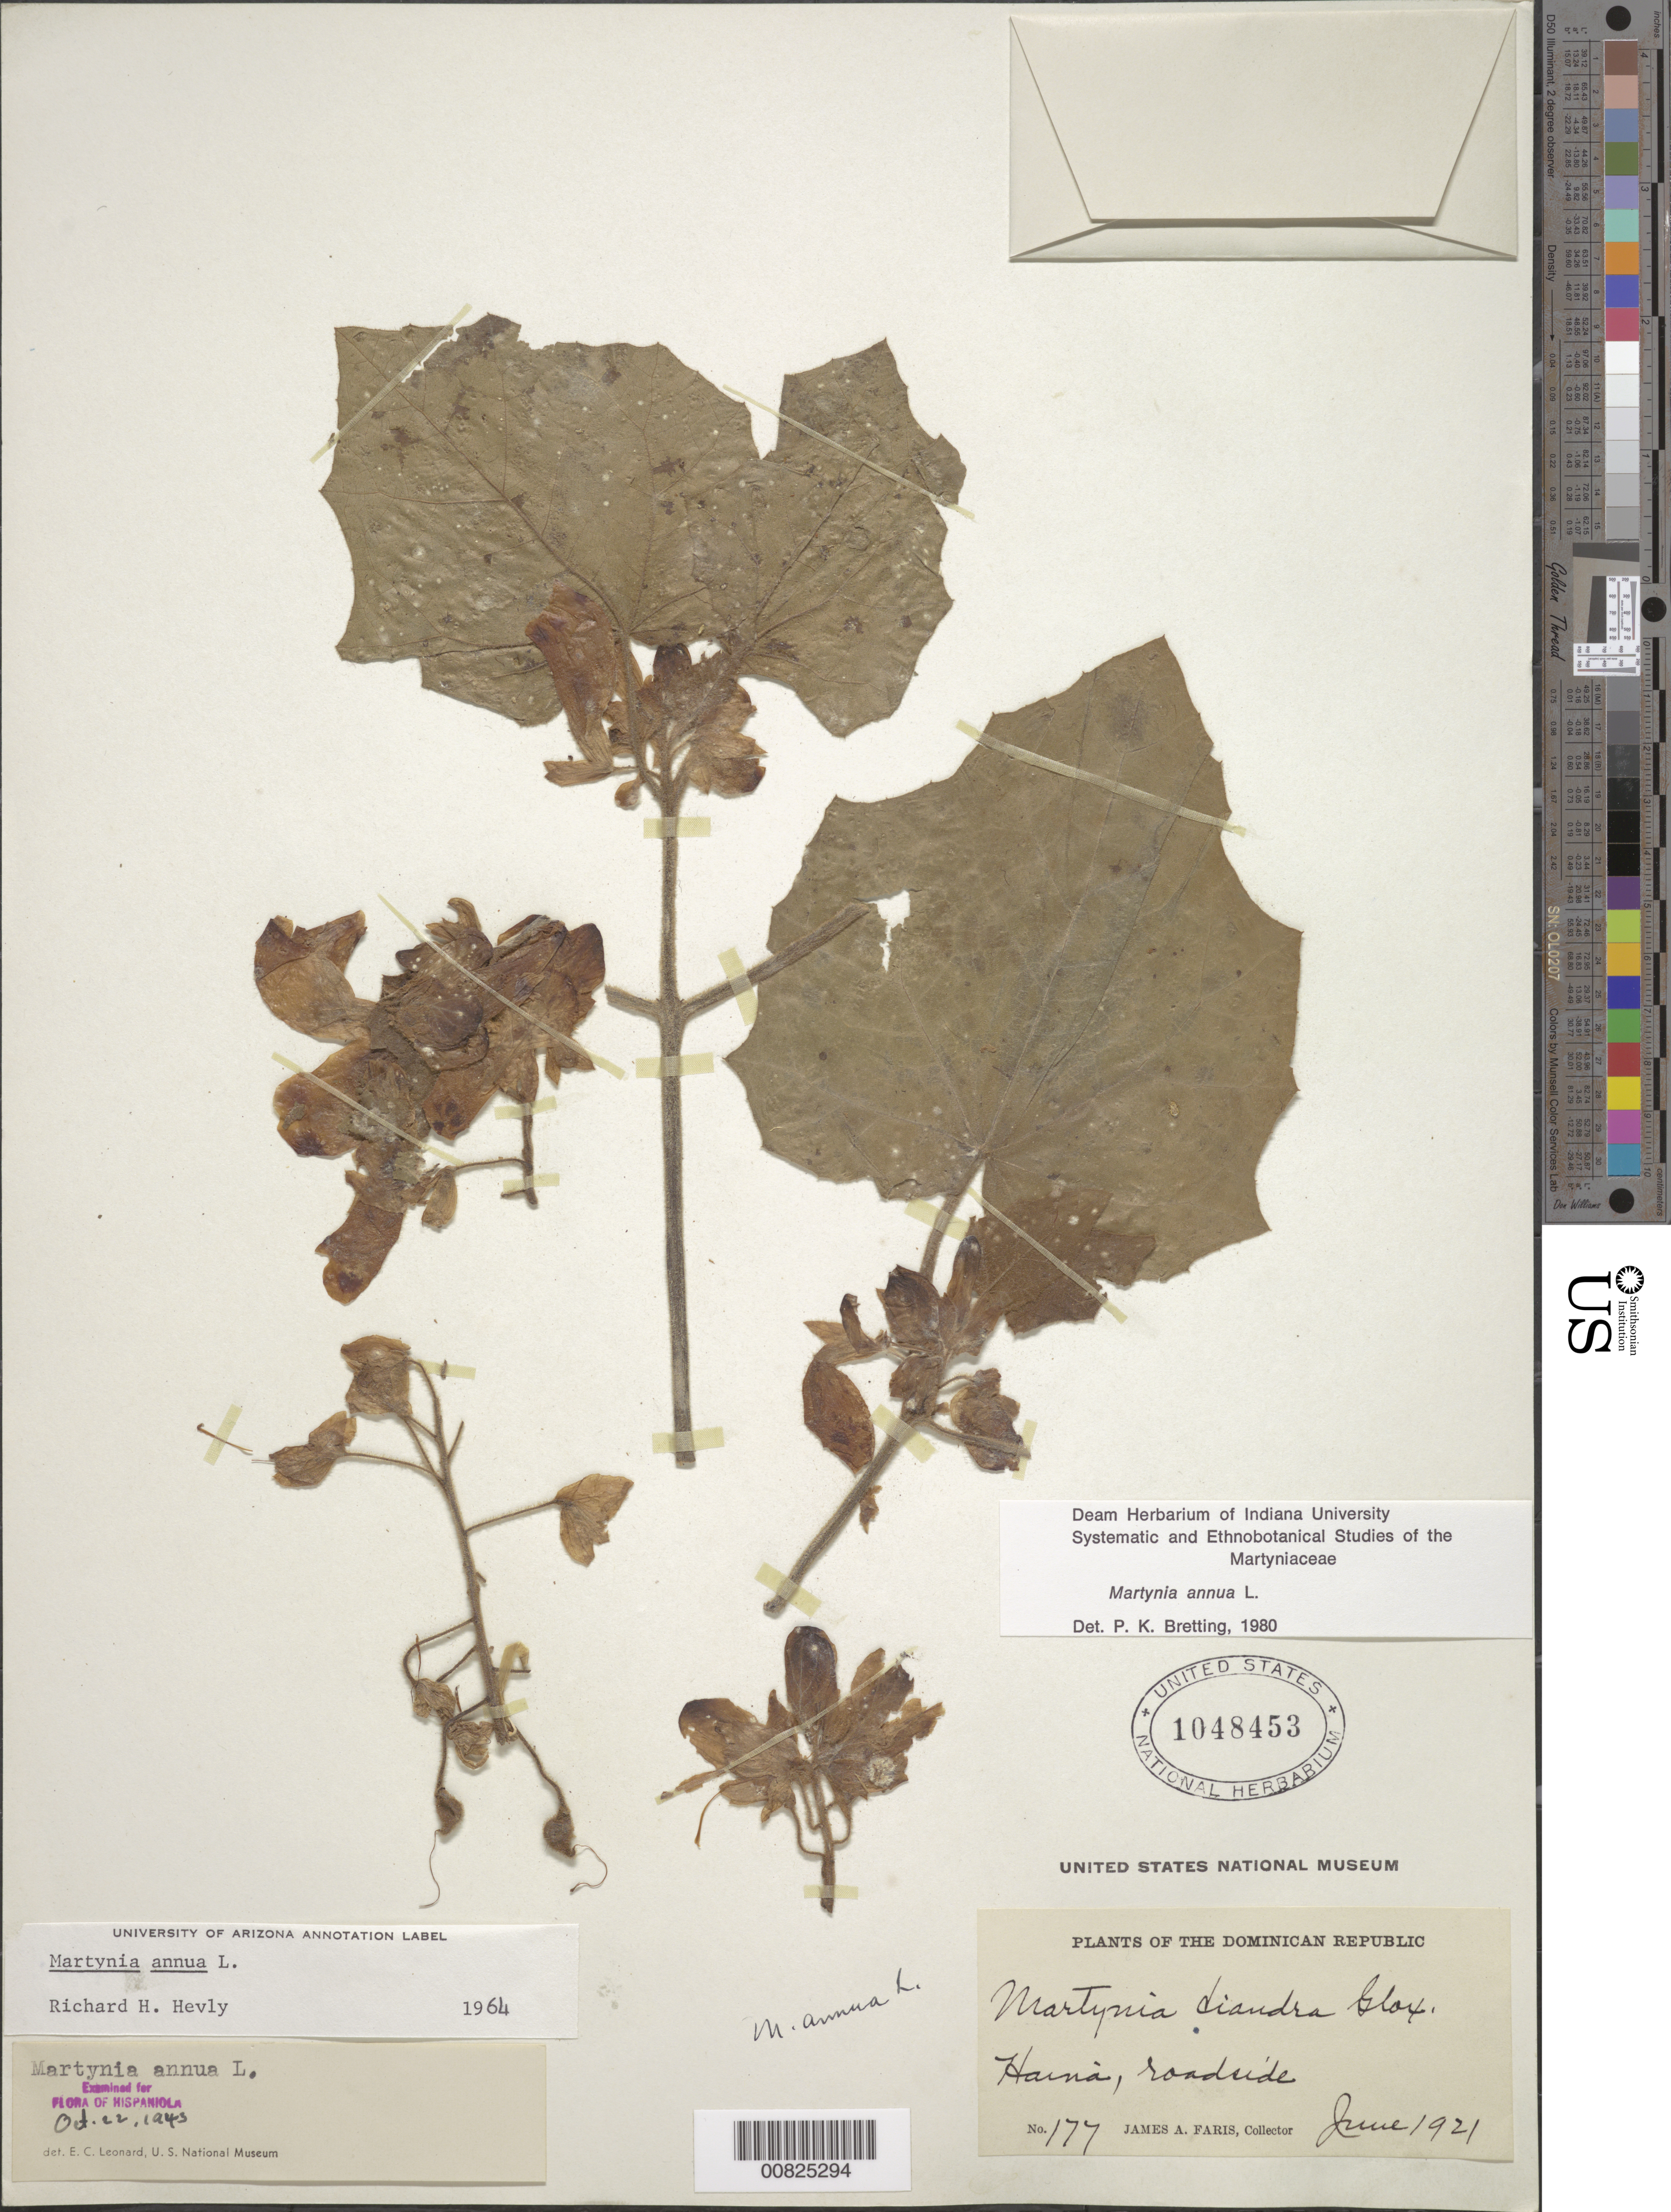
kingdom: Plantae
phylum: Tracheophyta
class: Magnoliopsida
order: Lamiales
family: Martyniaceae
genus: Martynia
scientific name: Martynia annua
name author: L.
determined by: Bretting, Peter K.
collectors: J. Faris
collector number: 177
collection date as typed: Jun 1921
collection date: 1921-06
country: Dominican Republic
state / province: San Cristóbal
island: Hispaniola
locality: Haina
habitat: Roadside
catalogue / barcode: US 1048453